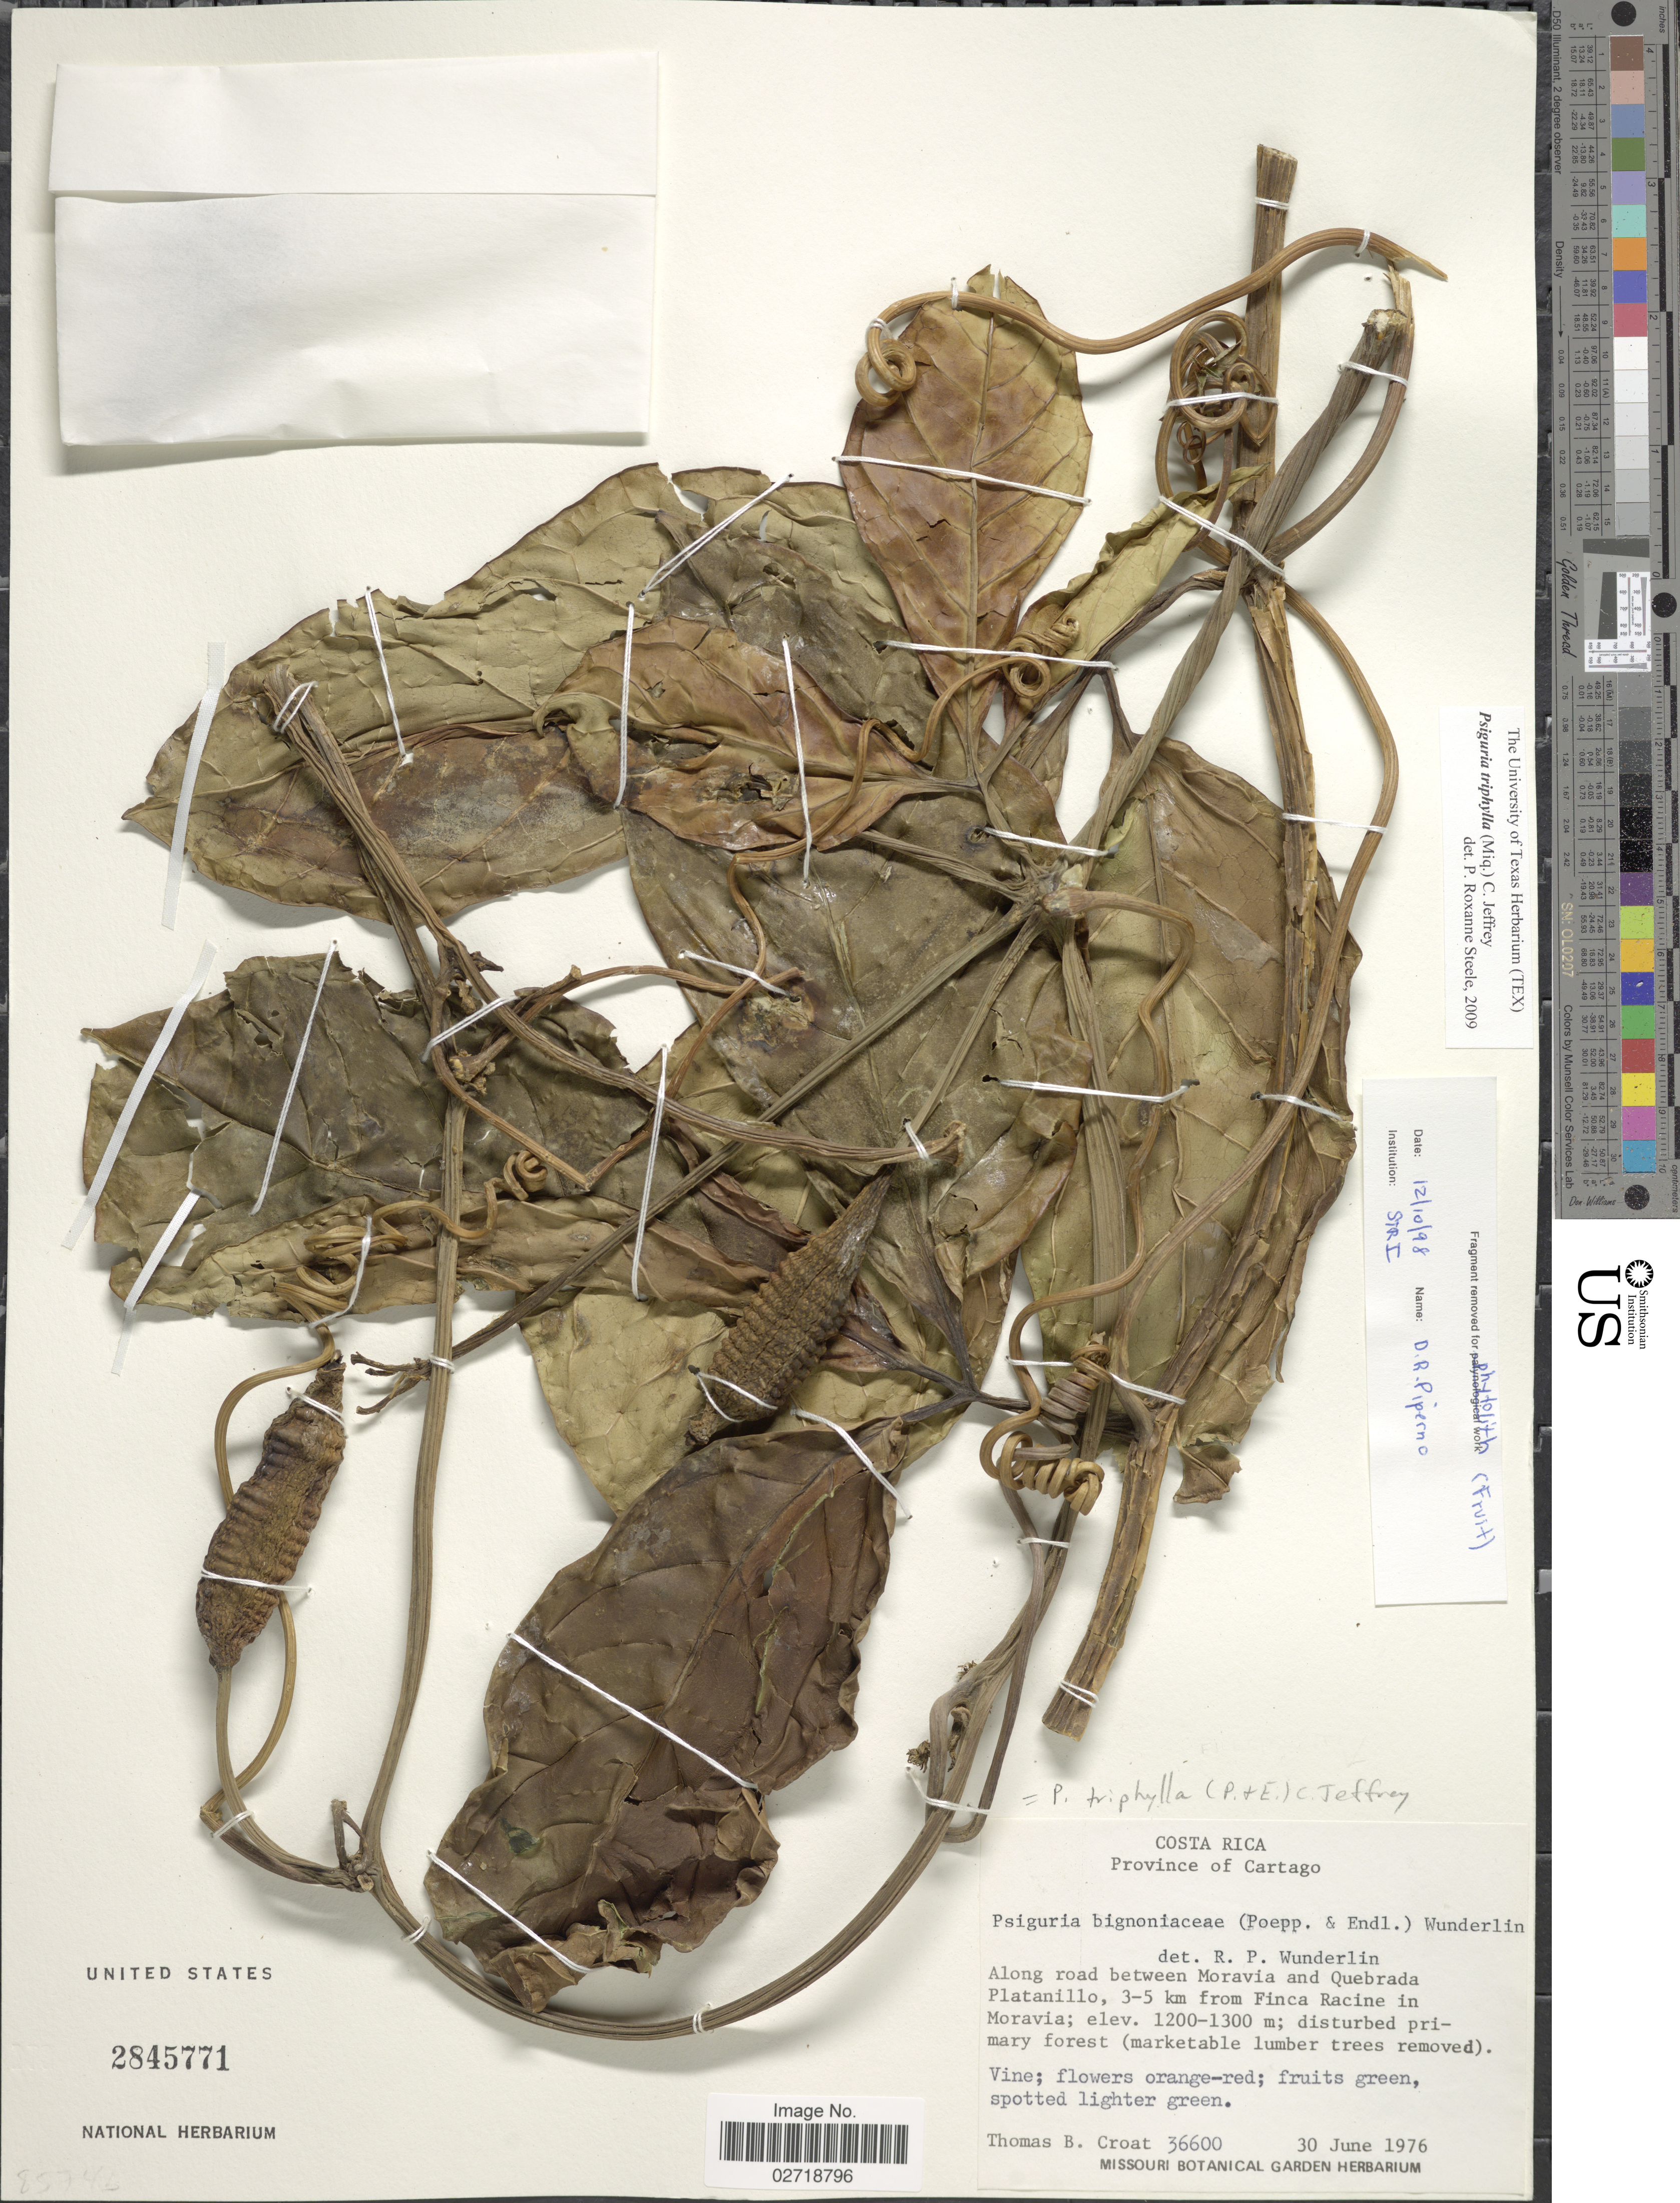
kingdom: Plantae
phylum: Tracheophyta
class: Magnoliopsida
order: Cucurbitales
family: Cucurbitaceae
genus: Psiguria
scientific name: Psiguria triphylla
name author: (Miq.) C. Jeffrey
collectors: T. B. Croat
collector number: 36600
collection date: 1976-06-30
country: Costa Rica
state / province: Cartago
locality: Along road between Moravia and Quebrada Platanillo, 3-5 km from Finca Racine in Moravia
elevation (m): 1200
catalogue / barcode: US 2845771